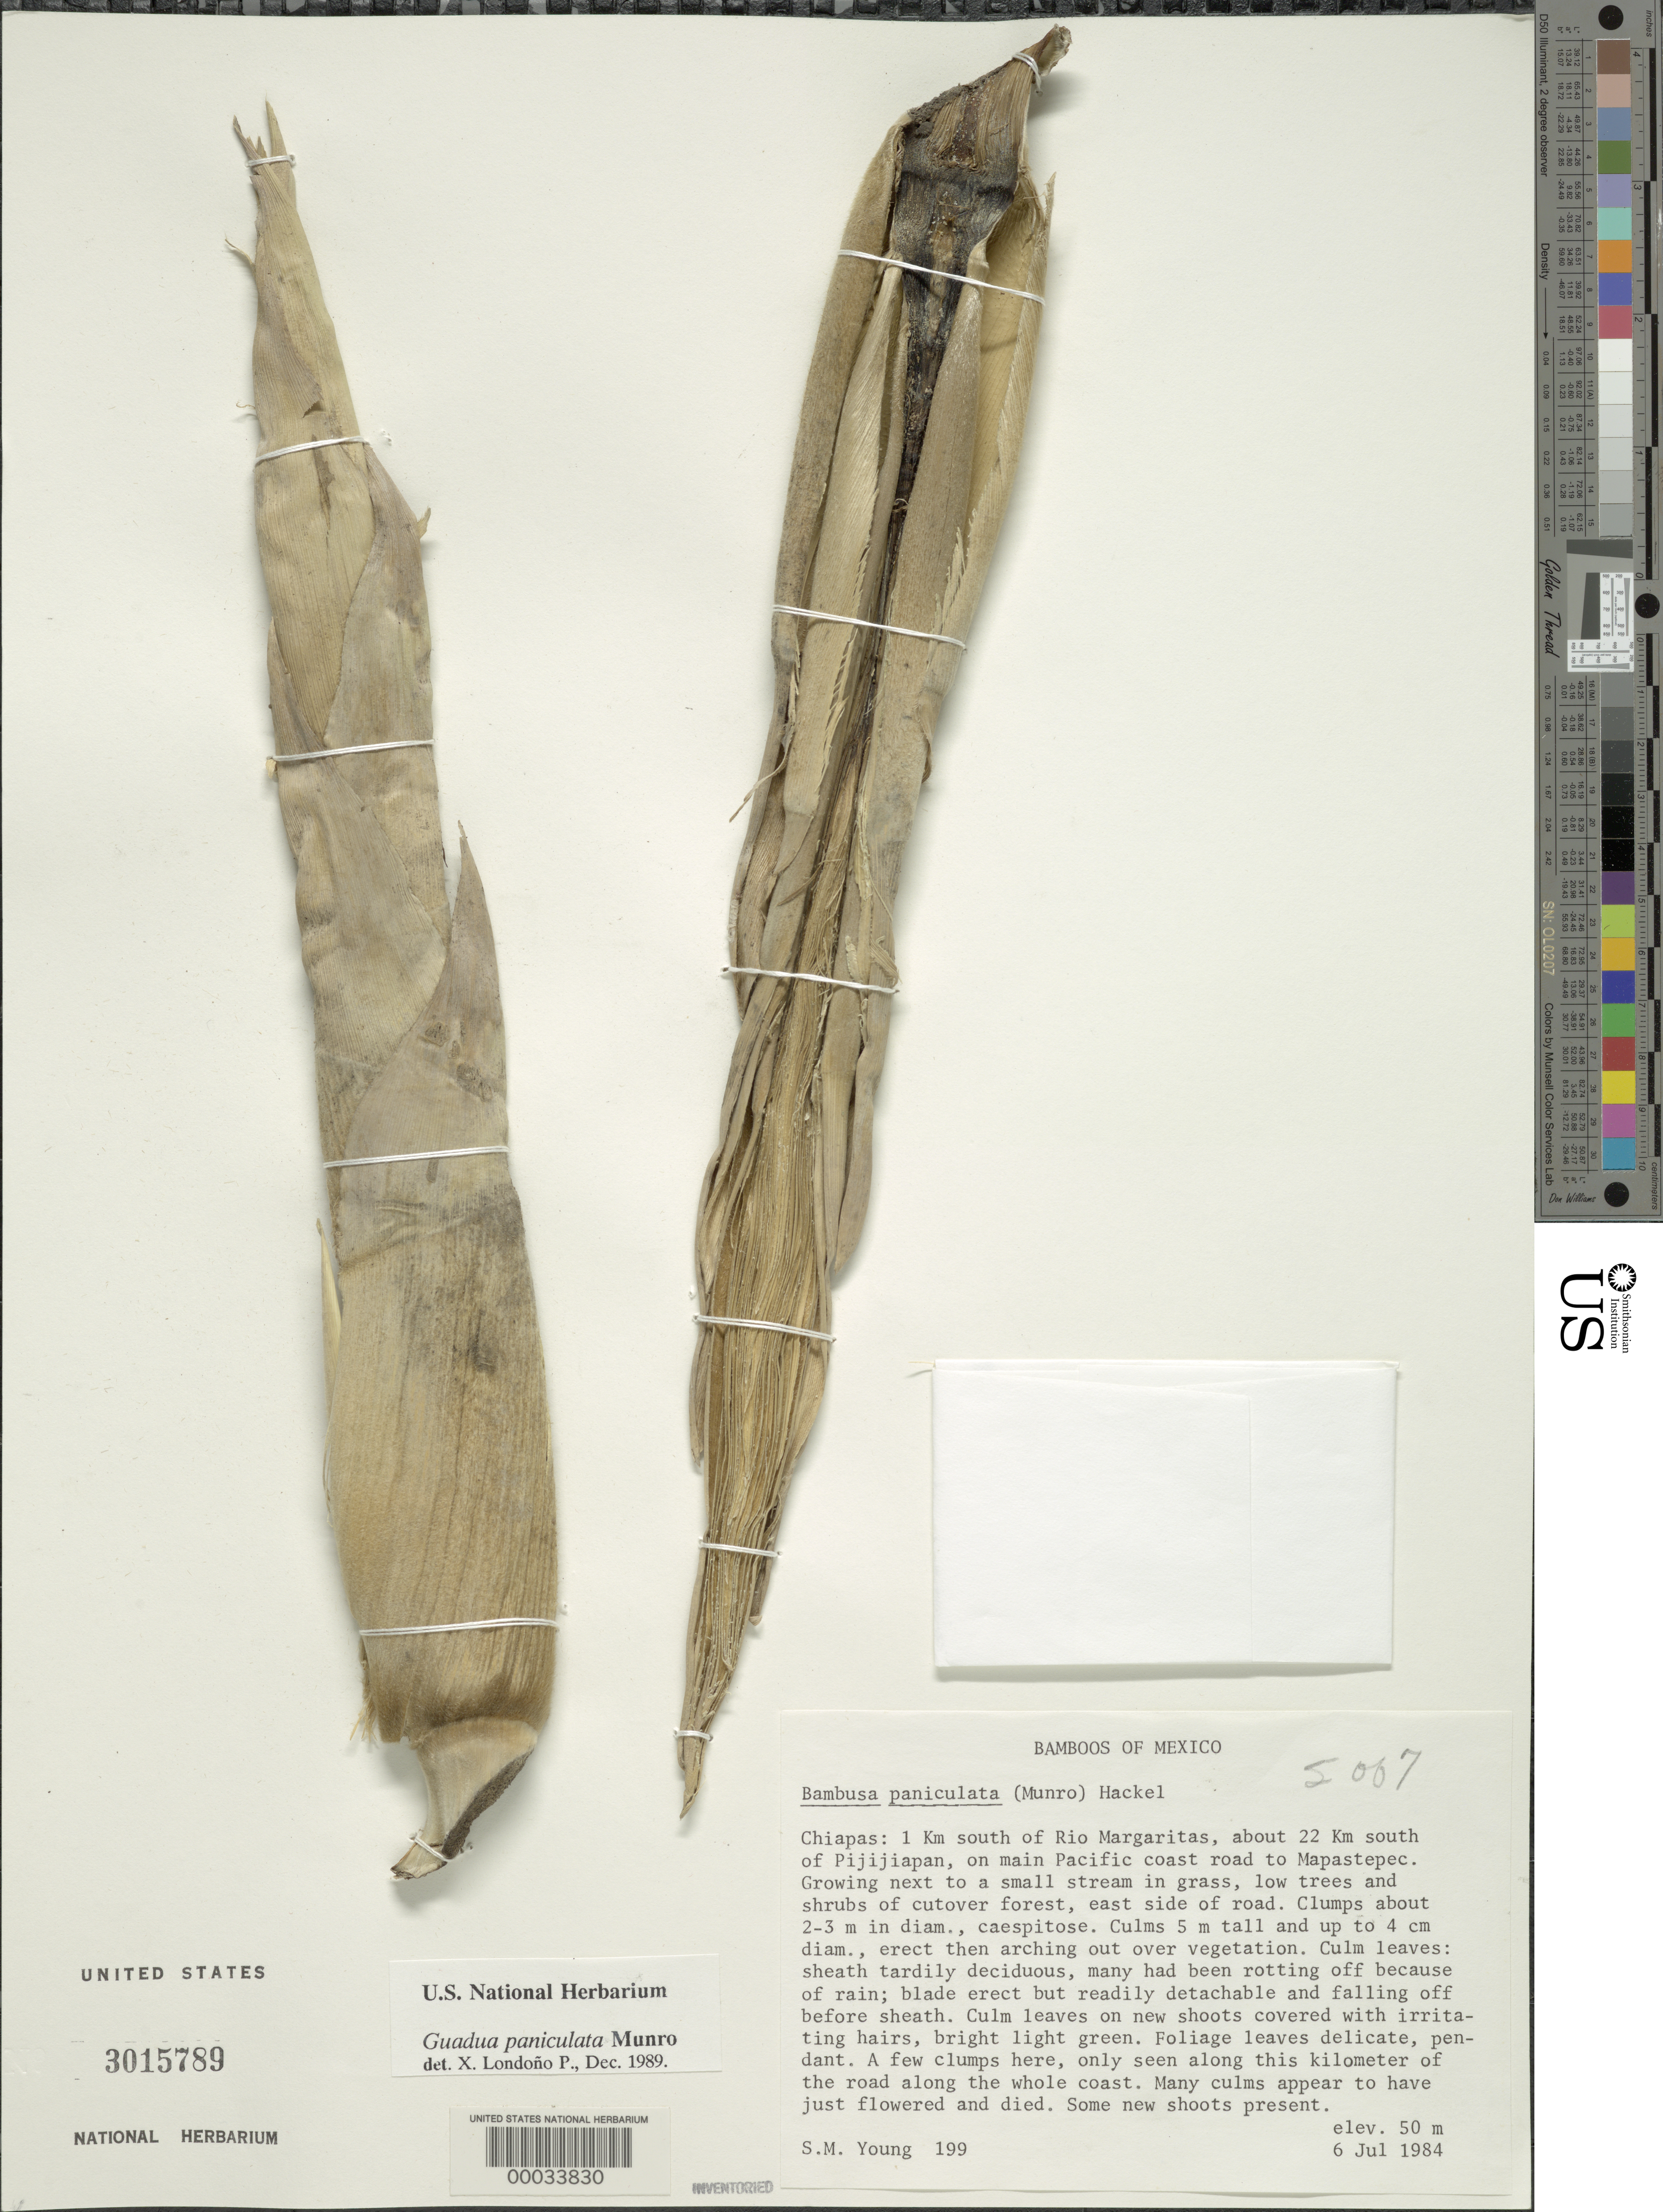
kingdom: Plantae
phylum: Tracheophyta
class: Liliopsida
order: Poales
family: Poaceae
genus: Guadua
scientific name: Guadua refracta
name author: Munro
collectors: S. Young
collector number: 199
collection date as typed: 06 Jul 1984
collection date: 1984-07-06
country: Mexico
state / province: Chiapas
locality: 1 km S of Rio Margaritas, about 22 km S of Pijijiapan, on main pacific coast road to Mapastepec, E side of road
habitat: Next to small stream in cutover forest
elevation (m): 50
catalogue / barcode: US 3015789